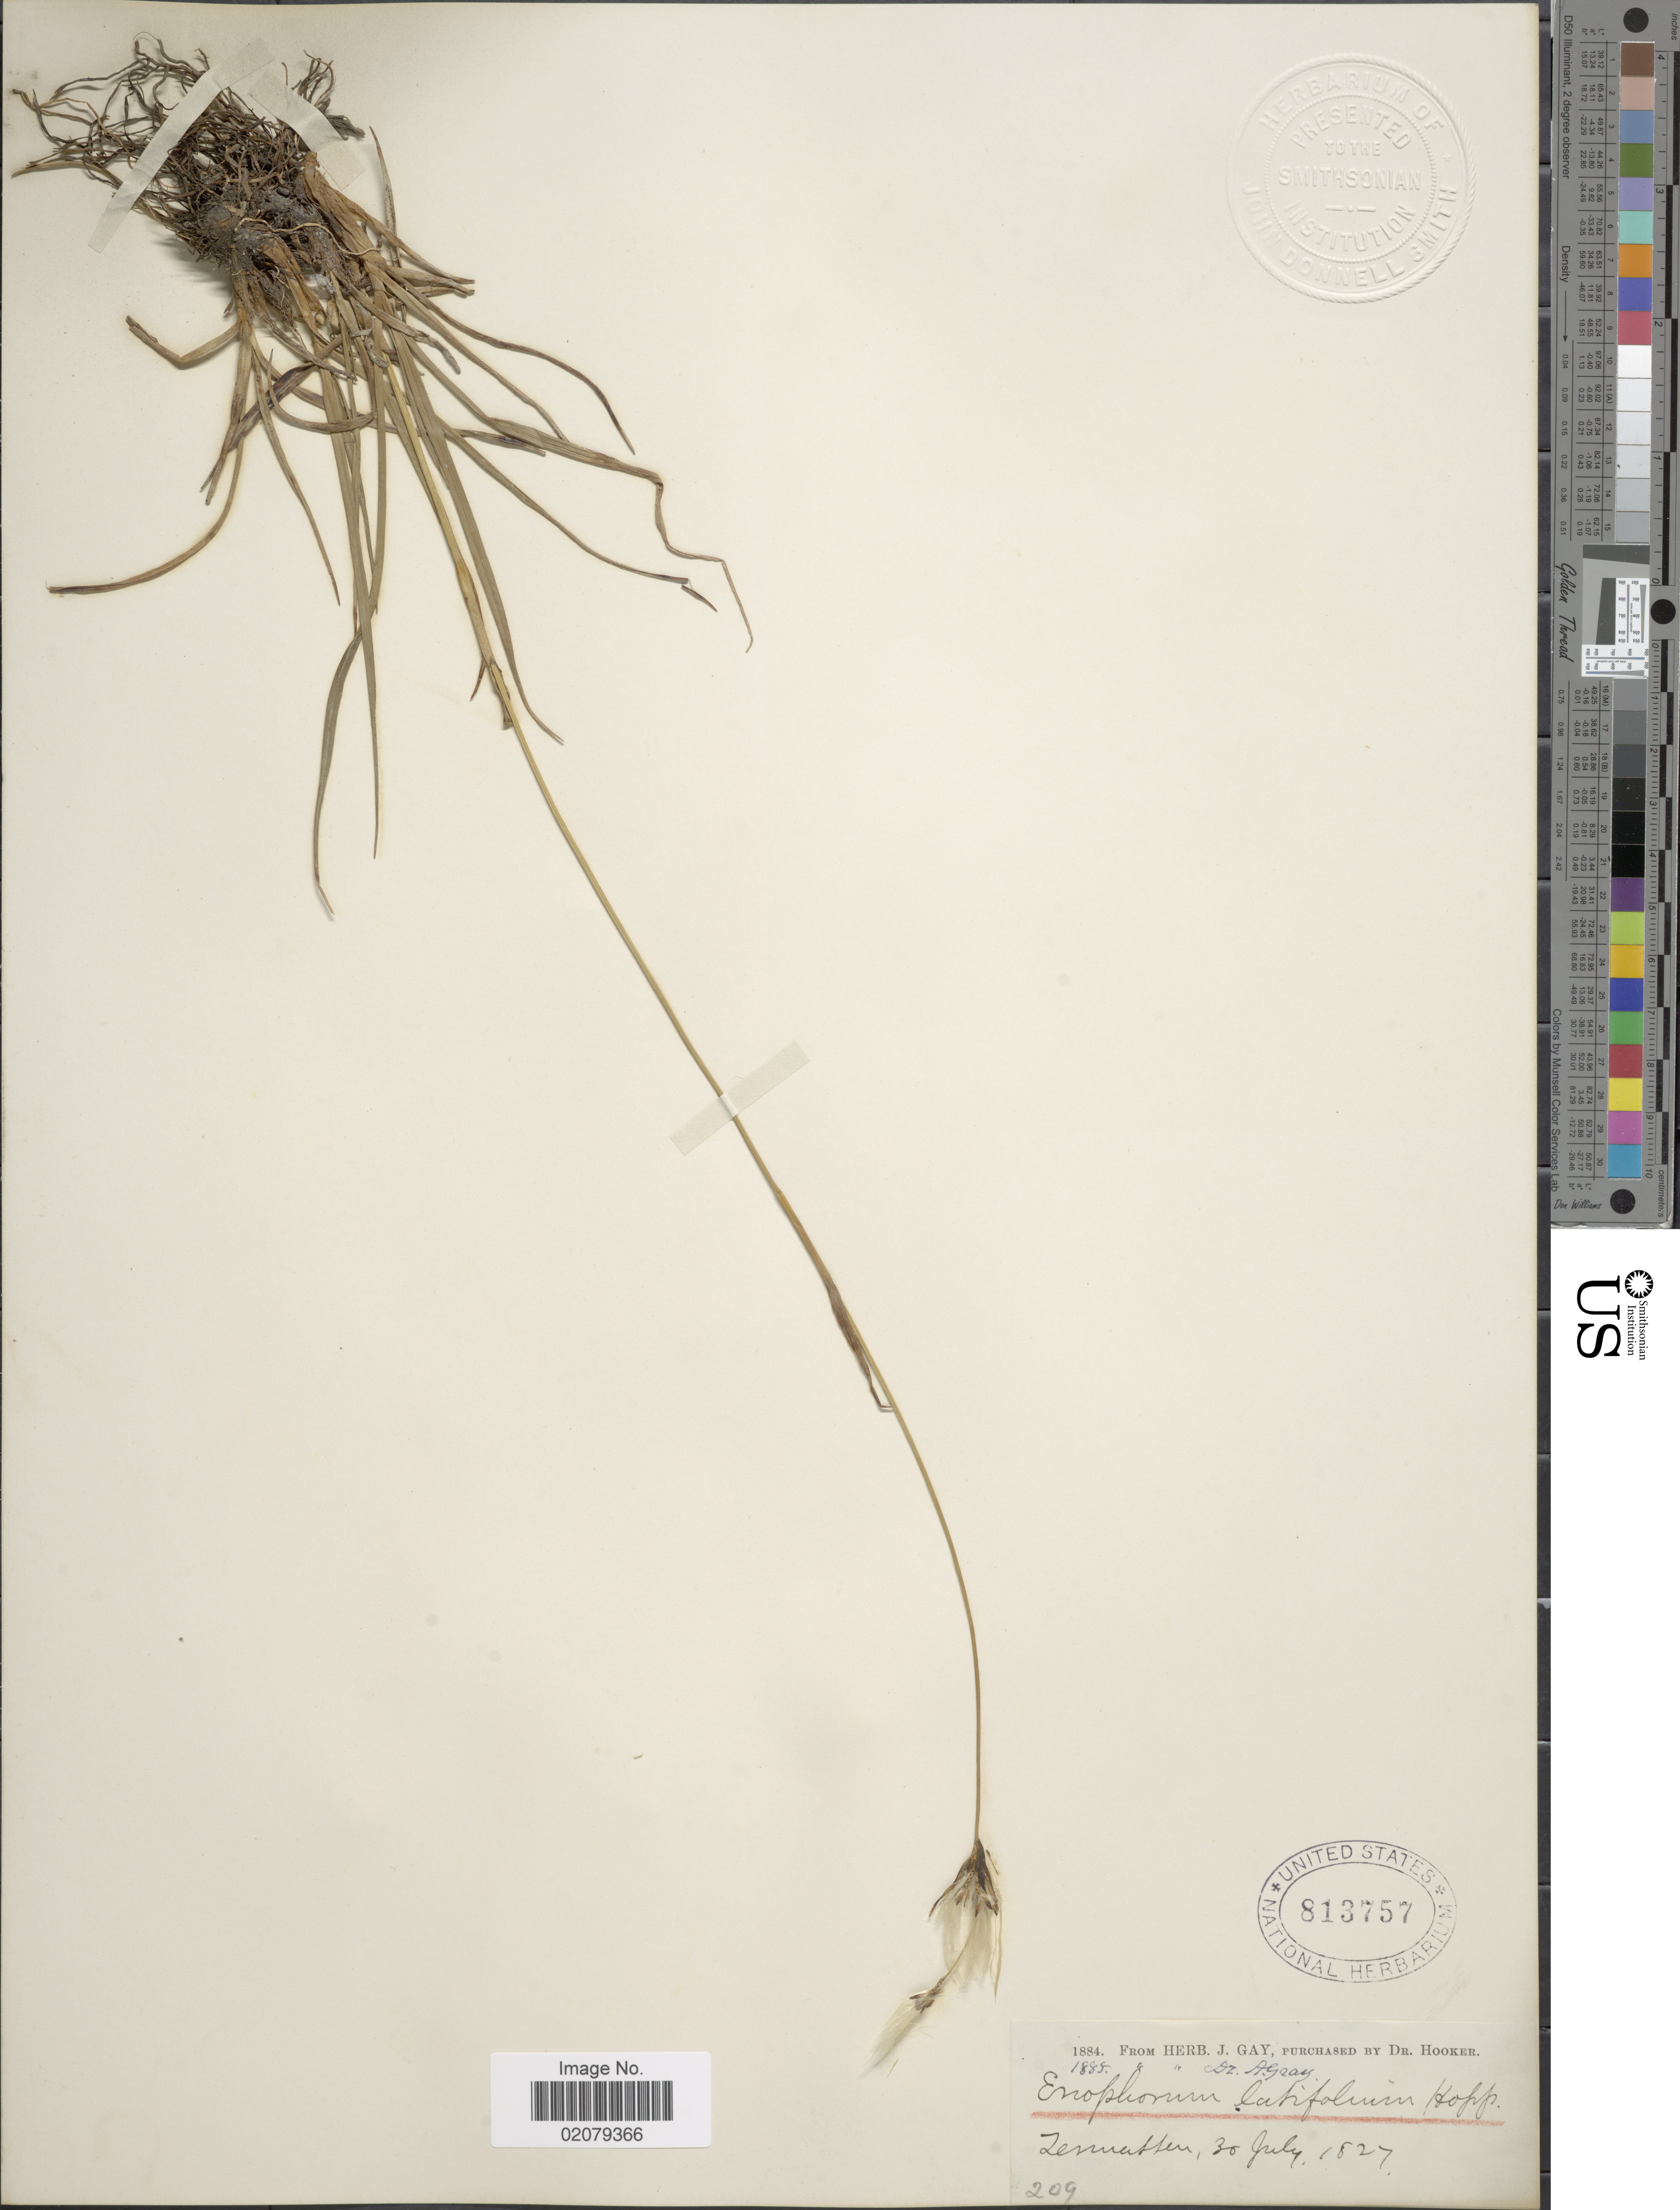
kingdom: Plantae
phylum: Tracheophyta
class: Liliopsida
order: Poales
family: Cyperaceae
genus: Eriophorum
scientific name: Eriophorum latifolium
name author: Hoppe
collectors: ex herb. J. Gay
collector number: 209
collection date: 1827-07-30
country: Switzerland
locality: Zermatten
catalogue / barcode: US 813757